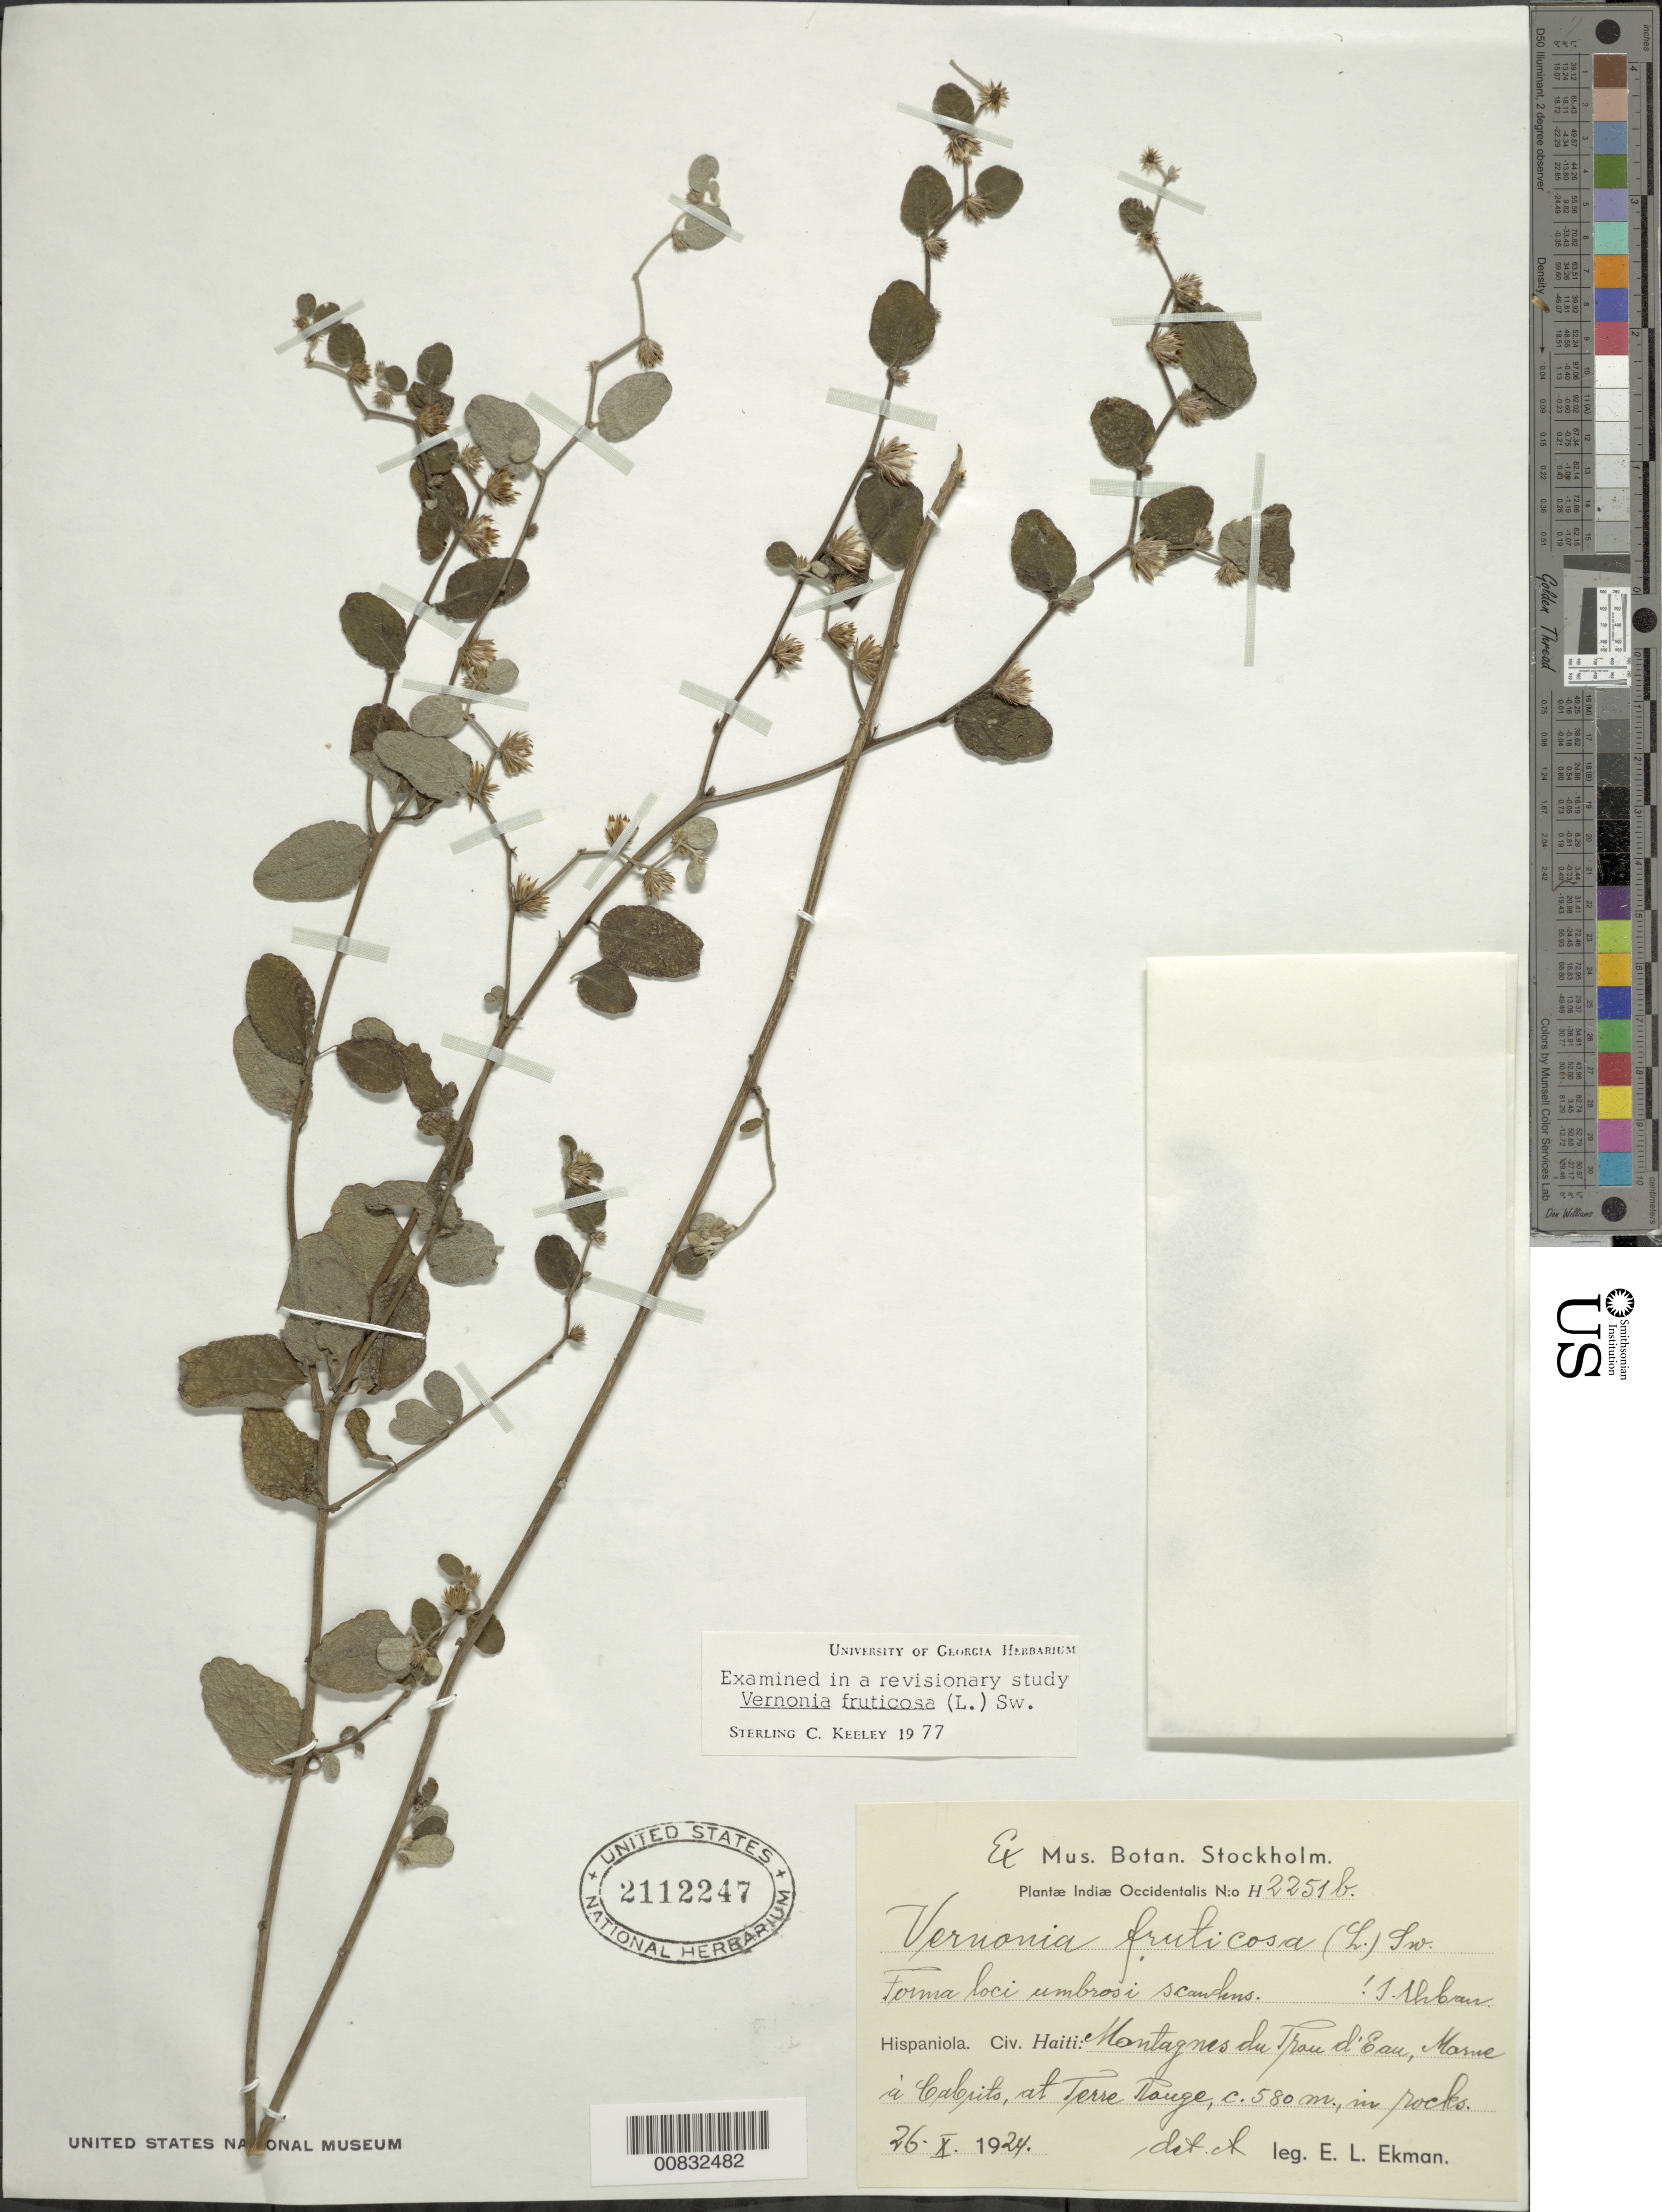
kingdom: Plantae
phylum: Tracheophyta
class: Magnoliopsida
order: Asterales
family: Asteraceae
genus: Lepidaploa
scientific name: Lepidaploa fruticosa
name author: (L.) H. Rob.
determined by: Keeley, S. C.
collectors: E. L. Ekman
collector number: H 2251B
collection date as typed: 26 Oct 1924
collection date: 1924-10-26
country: Haiti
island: Hispaniola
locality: Montagnes du Trou d'Eau, Morne à Cabrito, at Terre Touge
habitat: In rocks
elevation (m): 580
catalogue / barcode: US 2112247